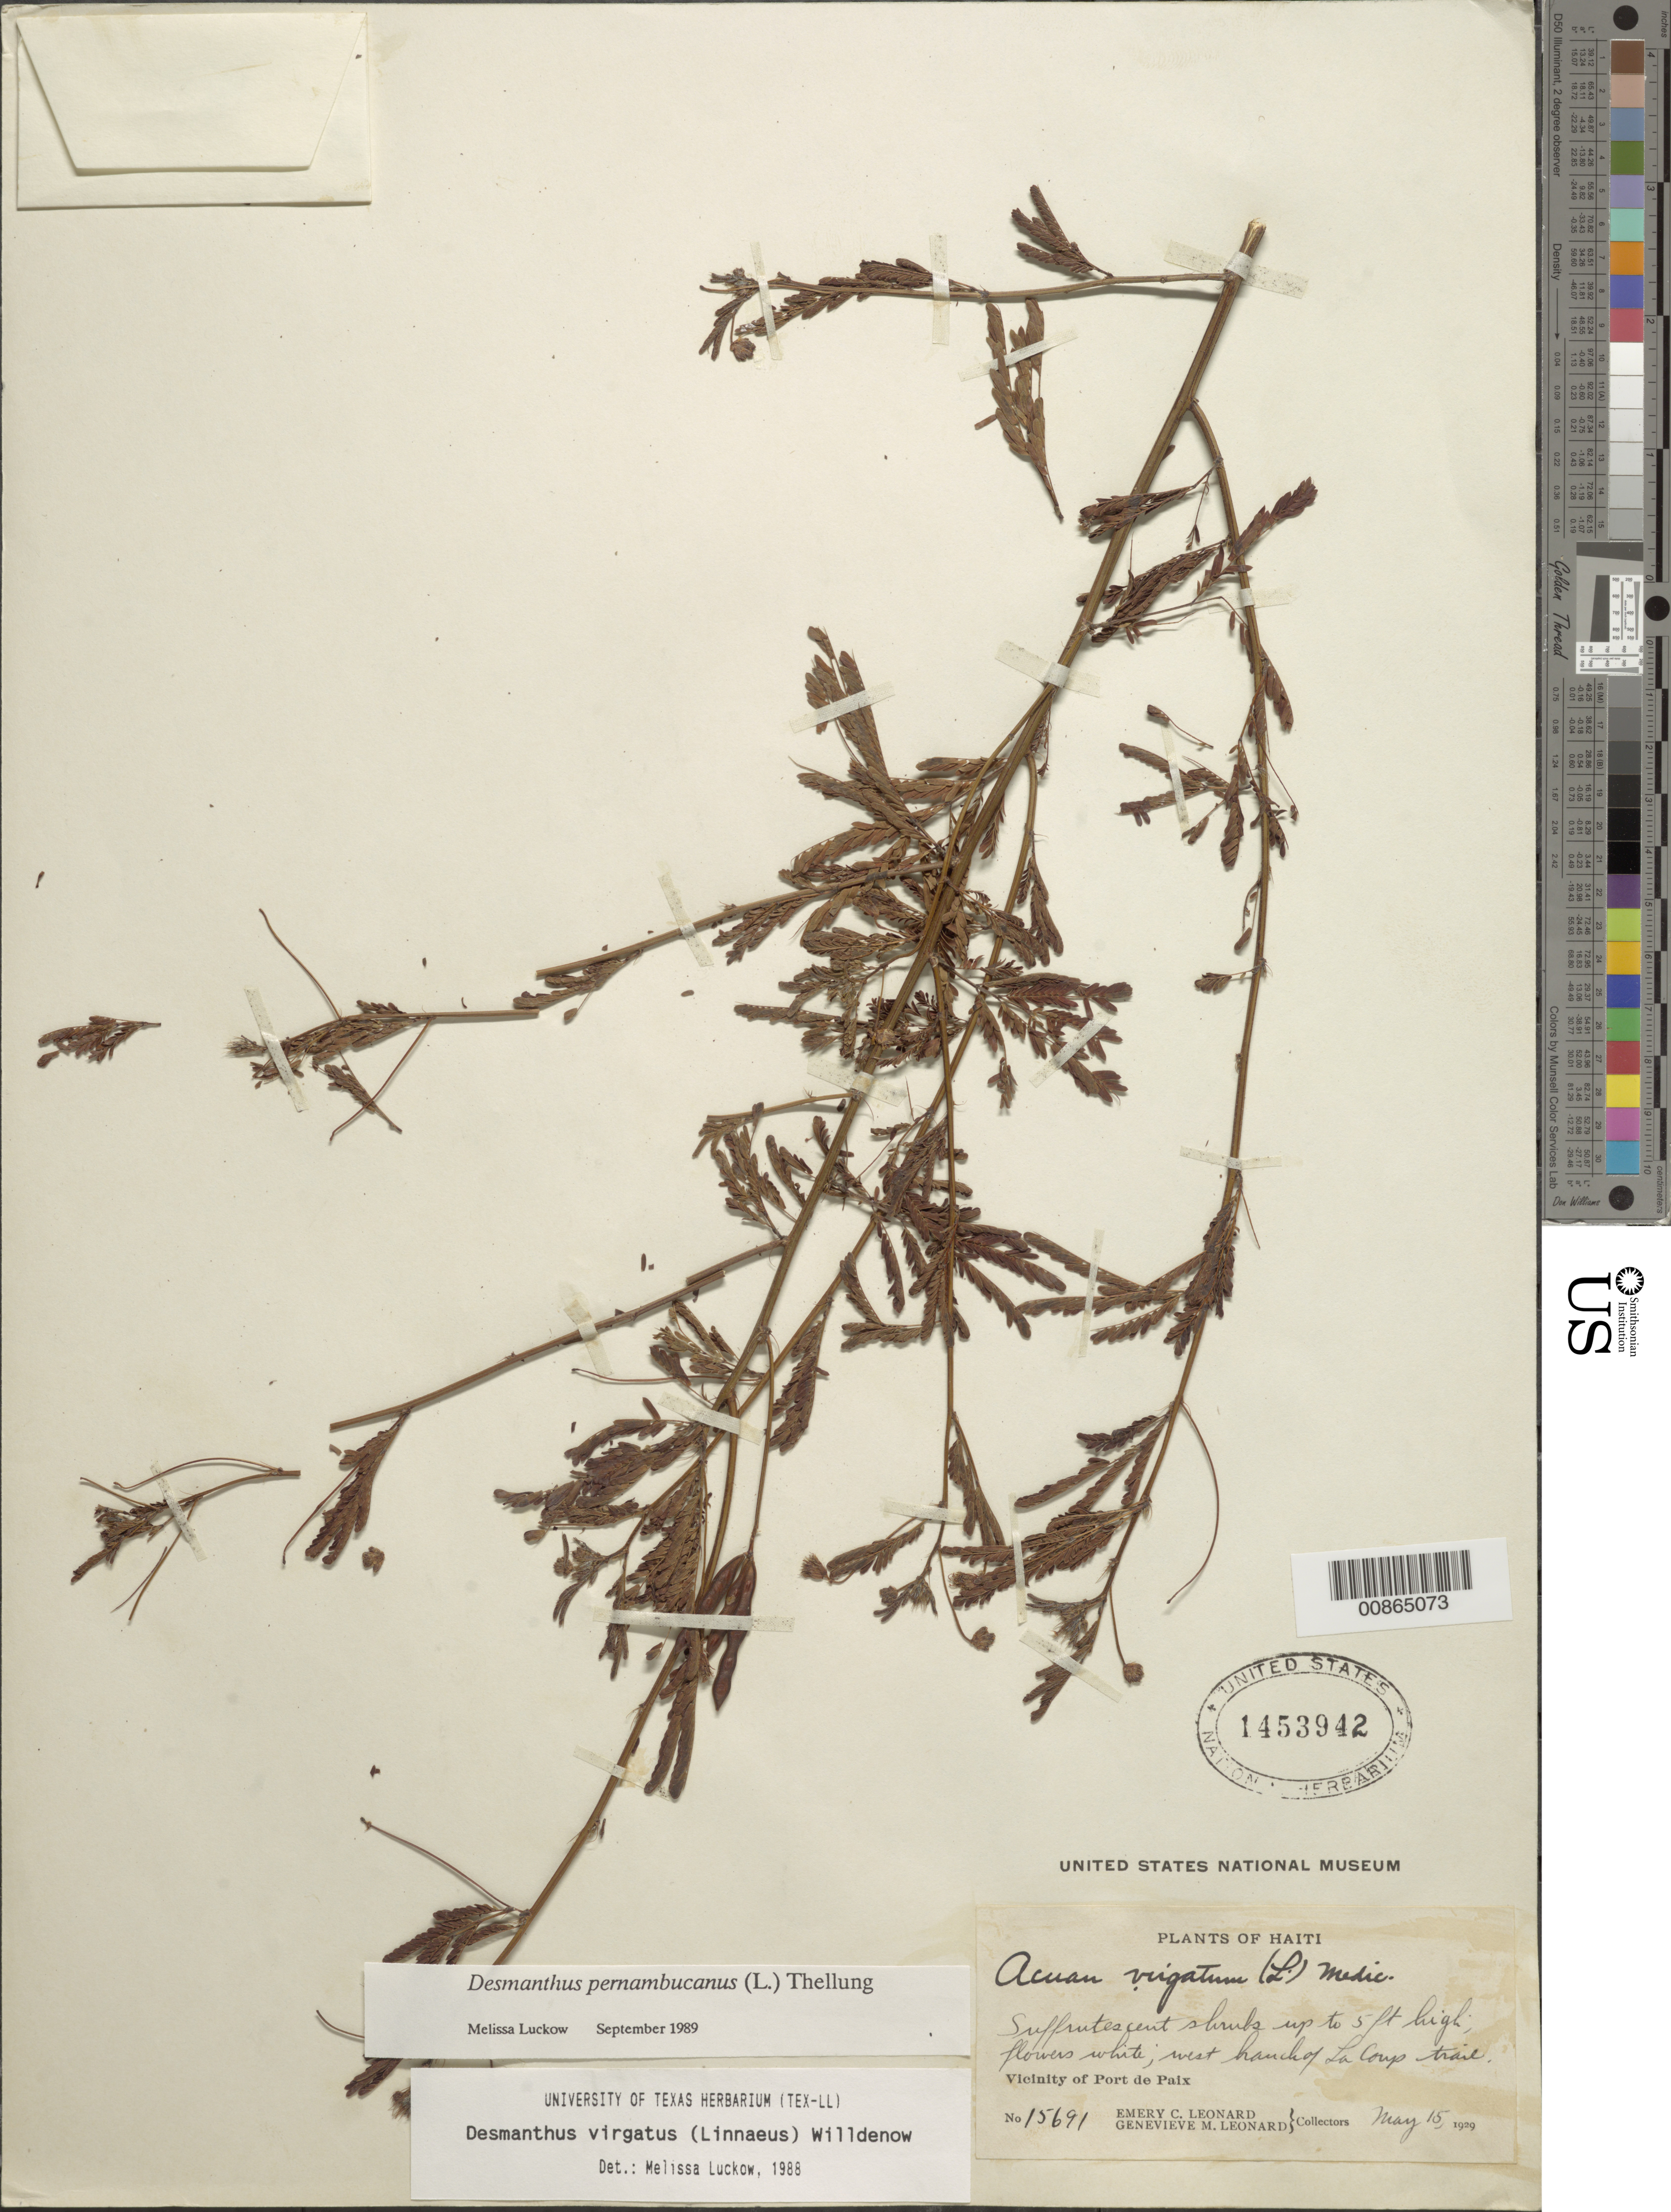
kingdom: Plantae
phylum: Tracheophyta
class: Magnoliopsida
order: Fabales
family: Fabaceae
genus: Desmanthus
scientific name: Desmanthus pernambucanus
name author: (L.) Thell.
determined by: Luckow, M. A.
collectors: E. C. Leonard & G. M. Leonard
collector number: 15691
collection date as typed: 15 May 1929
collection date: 1929-05-15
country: Haiti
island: Hispaniola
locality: Vicinity of Port de Paix. West branch of La Coup trail.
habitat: Trail.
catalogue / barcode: US 1453942